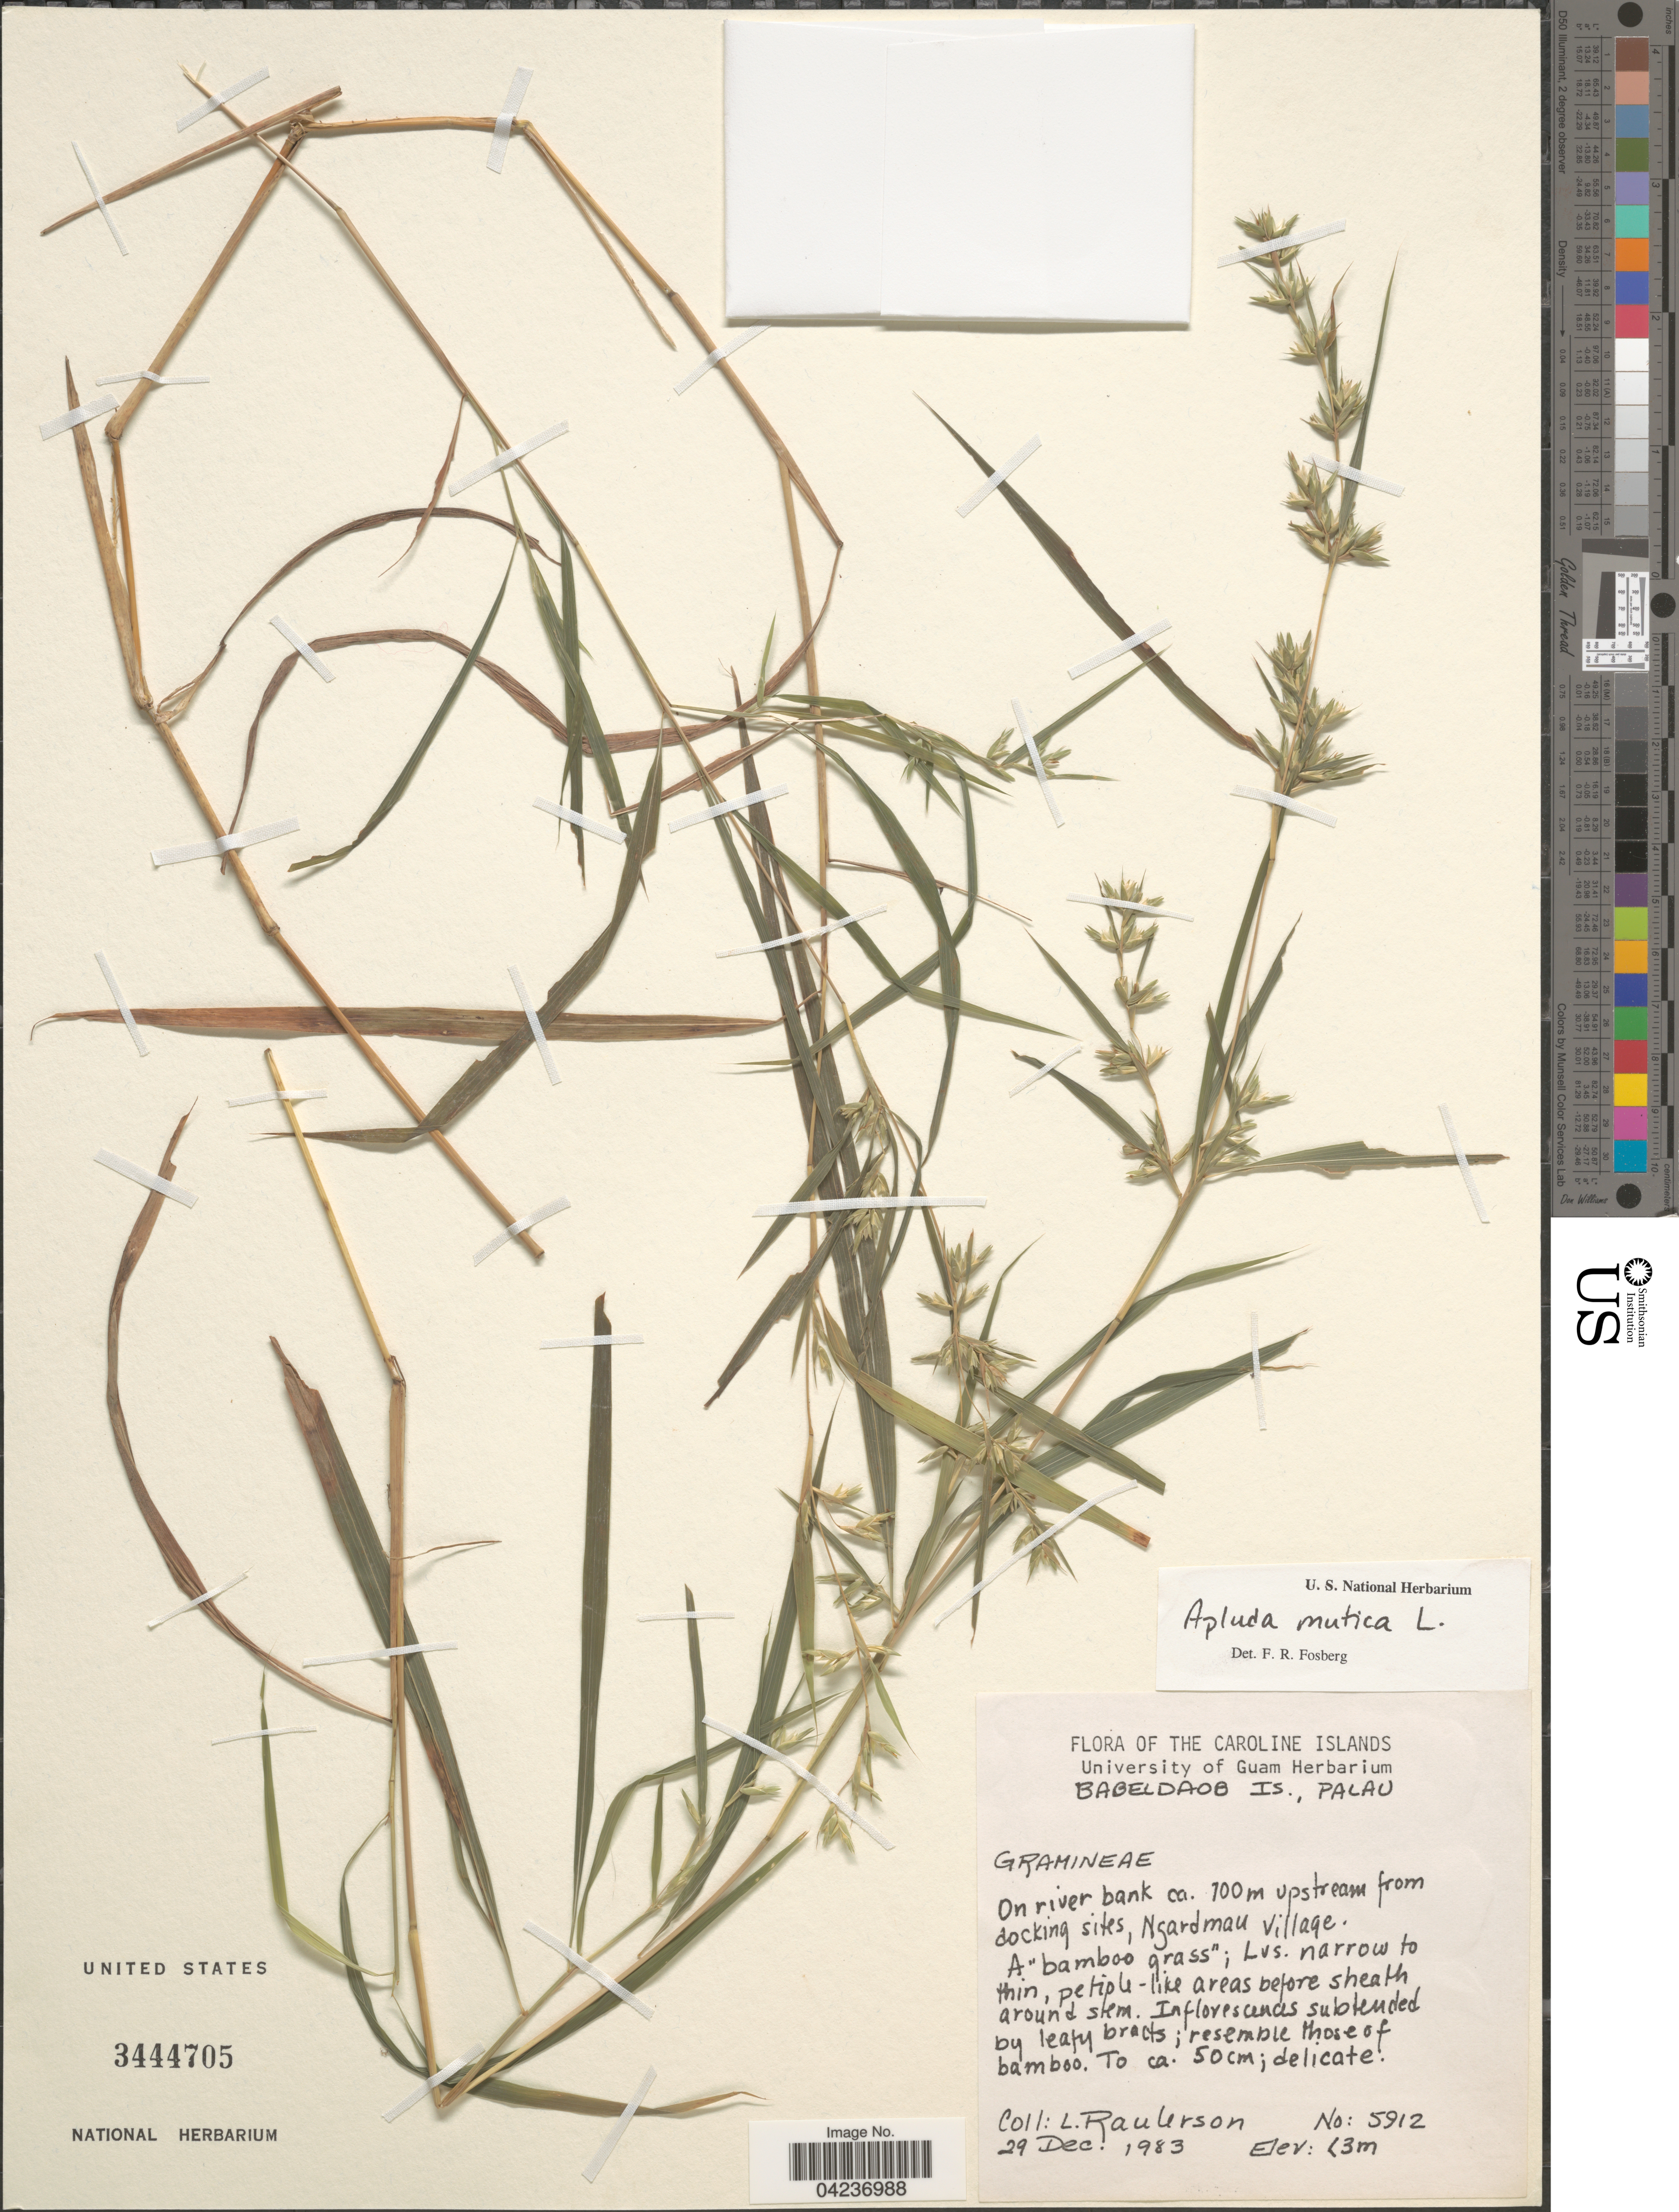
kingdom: Plantae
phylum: Tracheophyta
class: Liliopsida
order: Poales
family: Poaceae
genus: Apluda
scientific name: Apluda mutica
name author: L.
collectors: L. Raulerson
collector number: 5912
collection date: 1983-12-29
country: Palau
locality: Caroline Islands. Babeldaob Is., Palau. On river bank ca. 100 m upstream from docking sites, Ngardmau Village.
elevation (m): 3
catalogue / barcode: US 3444705